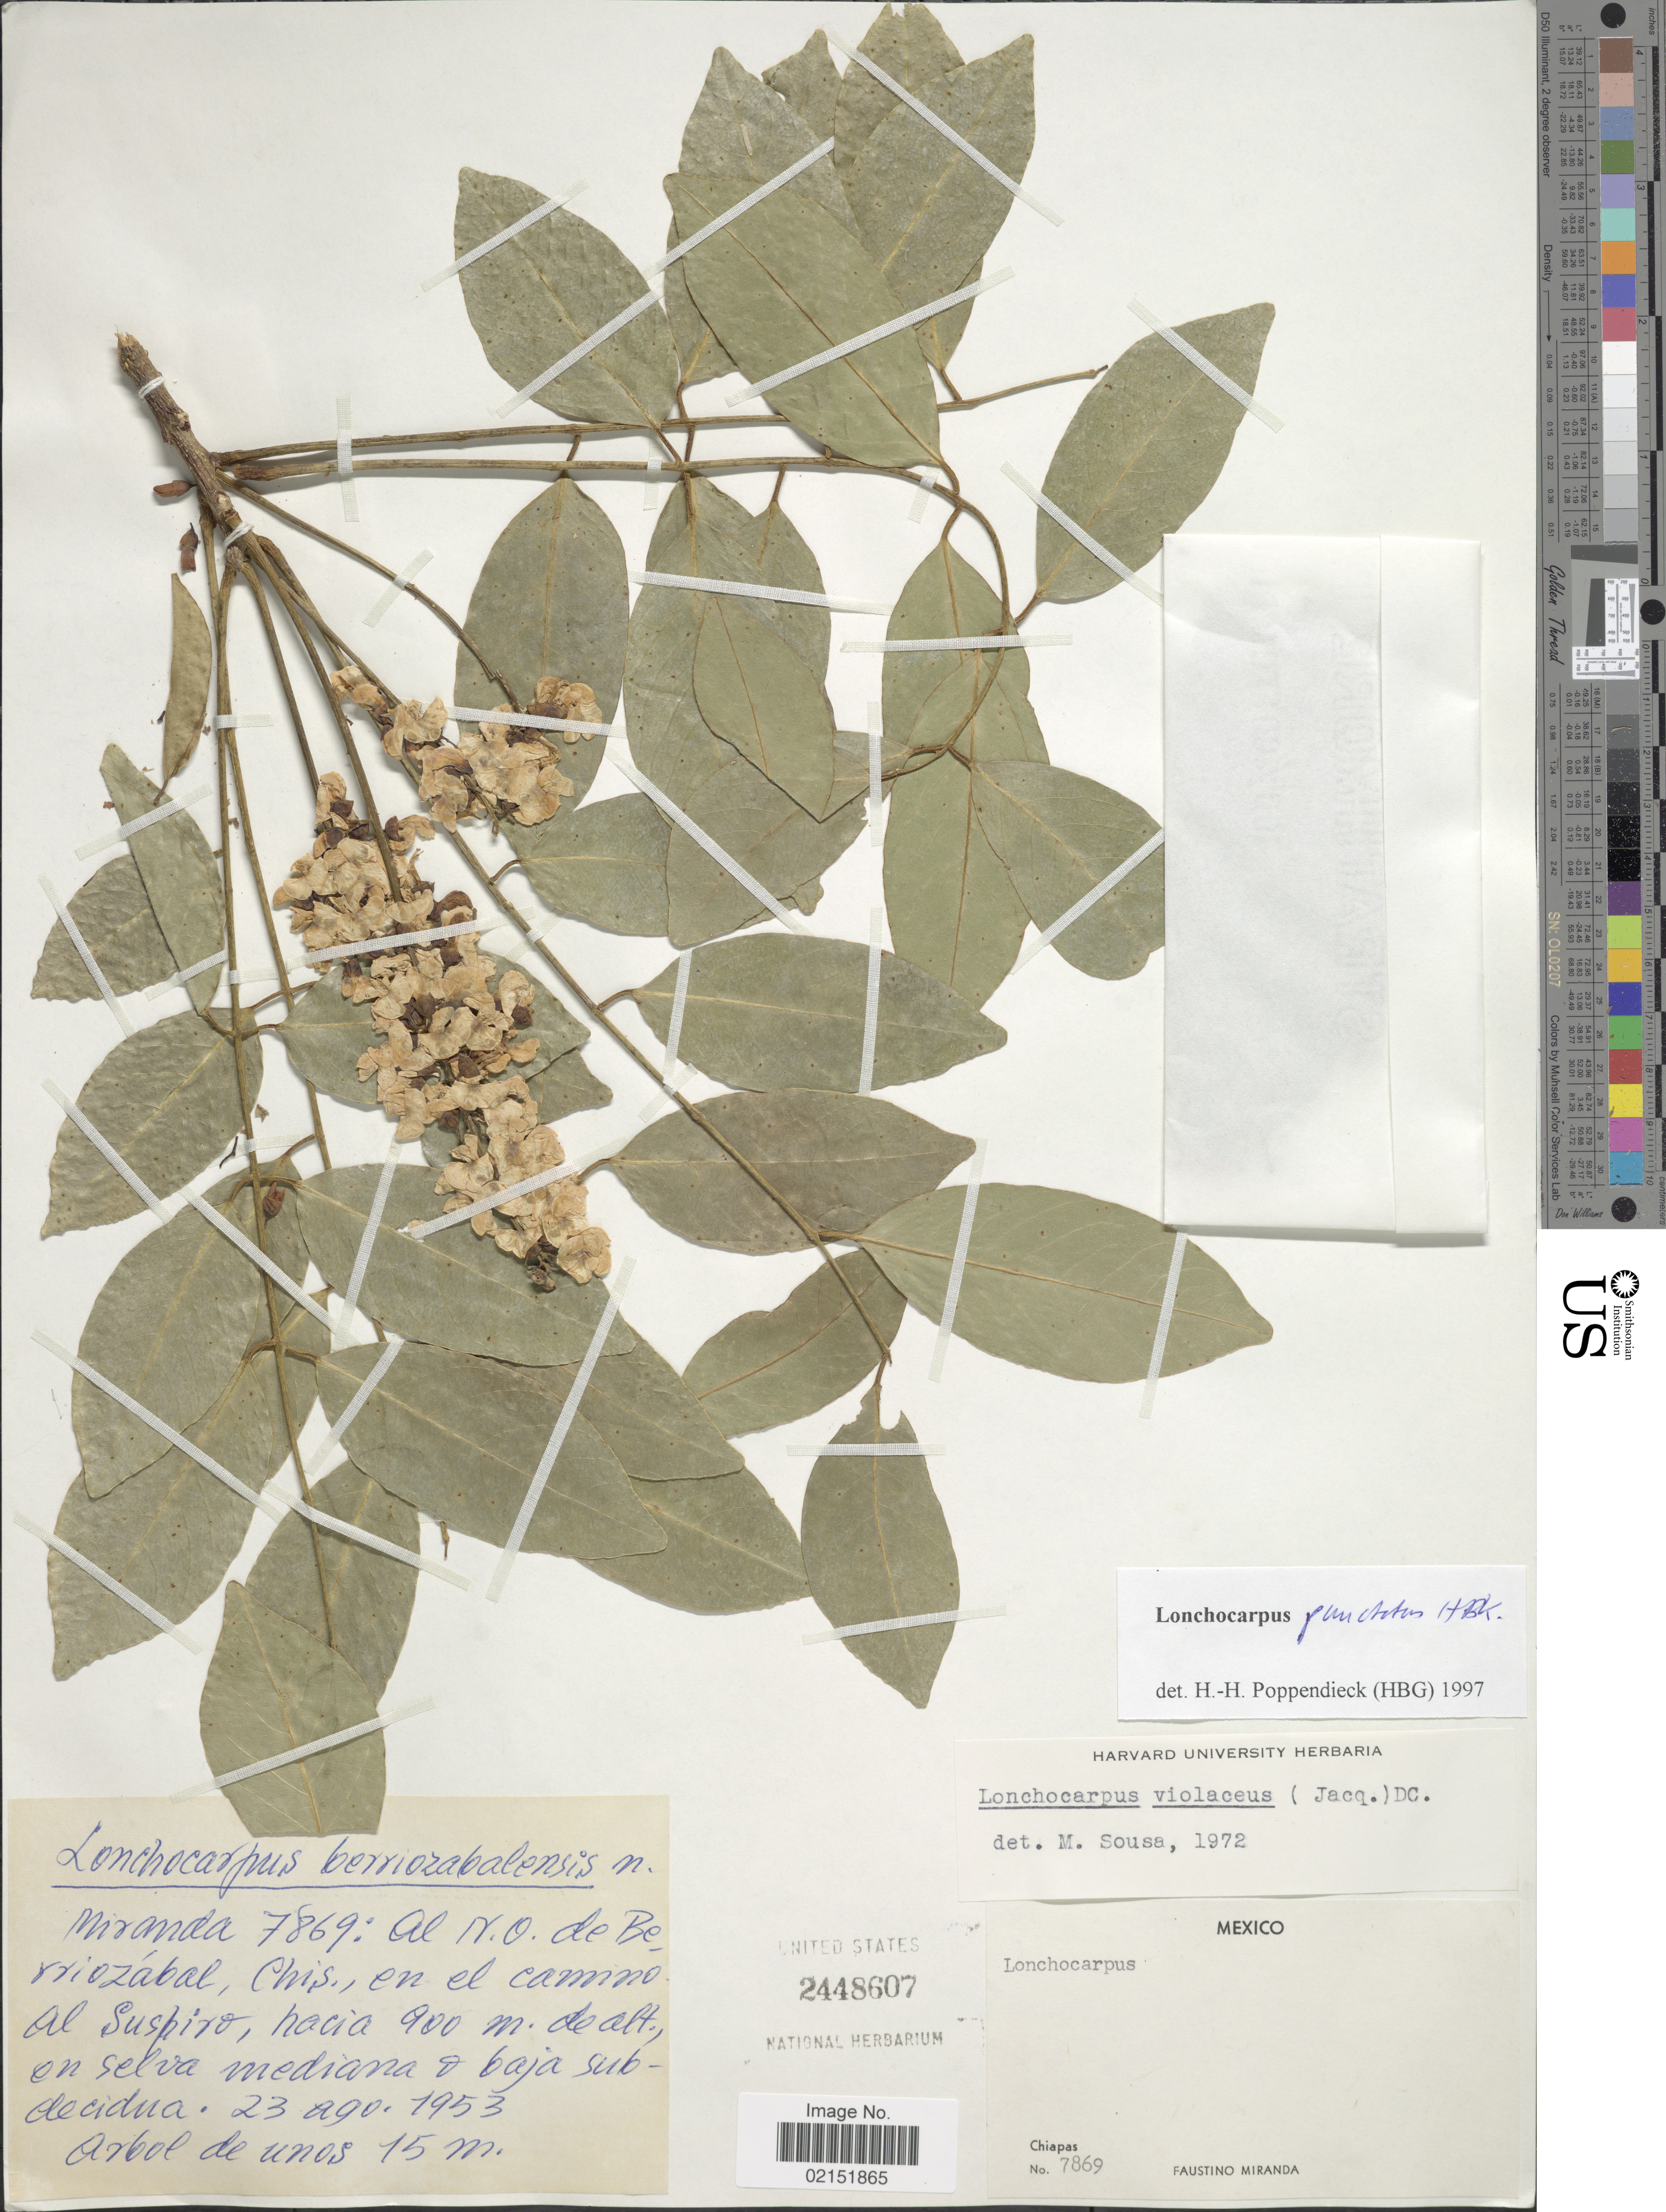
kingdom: Plantae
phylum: Tracheophyta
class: Magnoliopsida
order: Fabales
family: Fabaceae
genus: Lonchocarpus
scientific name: Lonchocarpus punctatus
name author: Kunth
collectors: F. Miranda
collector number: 7869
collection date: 1953-08-23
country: Mexico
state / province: Chiapas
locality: Al N.O. de Berriozabal, en el camino al Suspiro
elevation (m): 900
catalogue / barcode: US 2448607